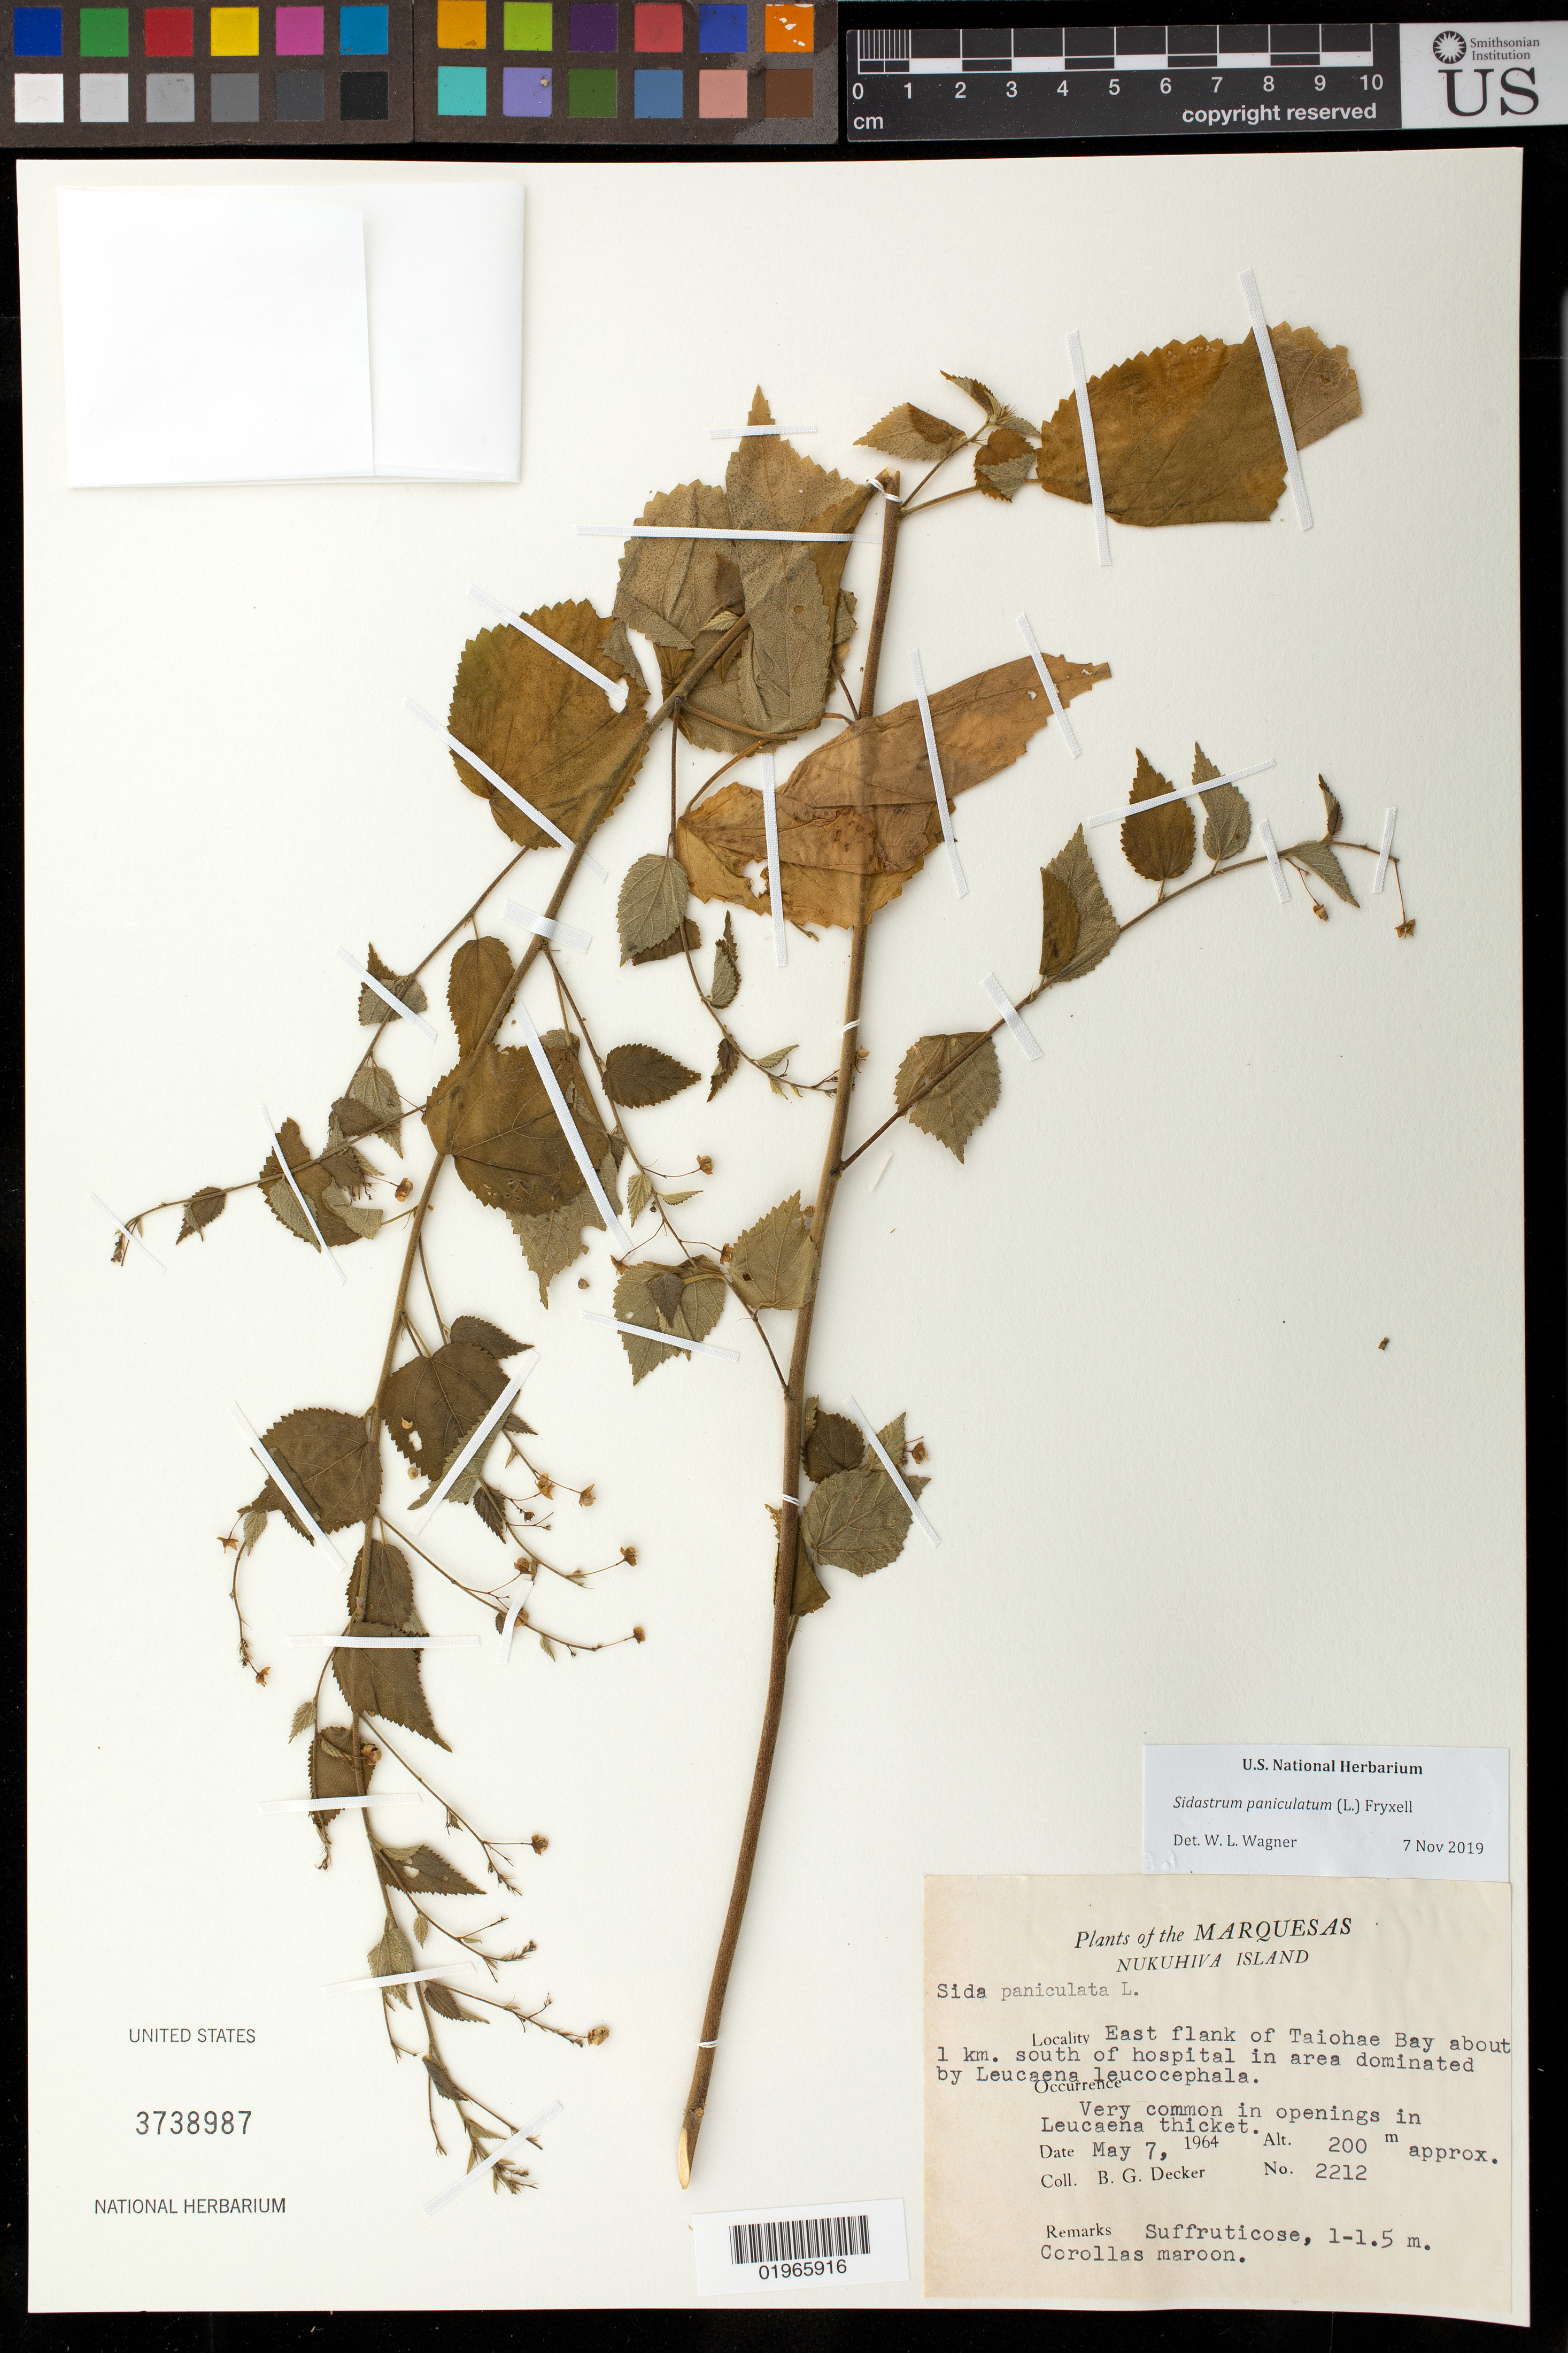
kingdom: Plantae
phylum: Tracheophyta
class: Magnoliopsida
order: Malvales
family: Malvaceae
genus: Sidastrum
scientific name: Sidastrum paniculatum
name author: (L.) Fryxell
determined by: Wagner, W. L., (BOT), Smithsonian Institution - National Museum of Natural History (UNITED STATES)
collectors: B. G. Decker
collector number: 2212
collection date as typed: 7 May 1964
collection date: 1964-05-07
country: French Polynesia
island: Nuku Hiva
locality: E flank of Taiohae Bay about 1 km S of hospital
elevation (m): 200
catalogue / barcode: US 3738987